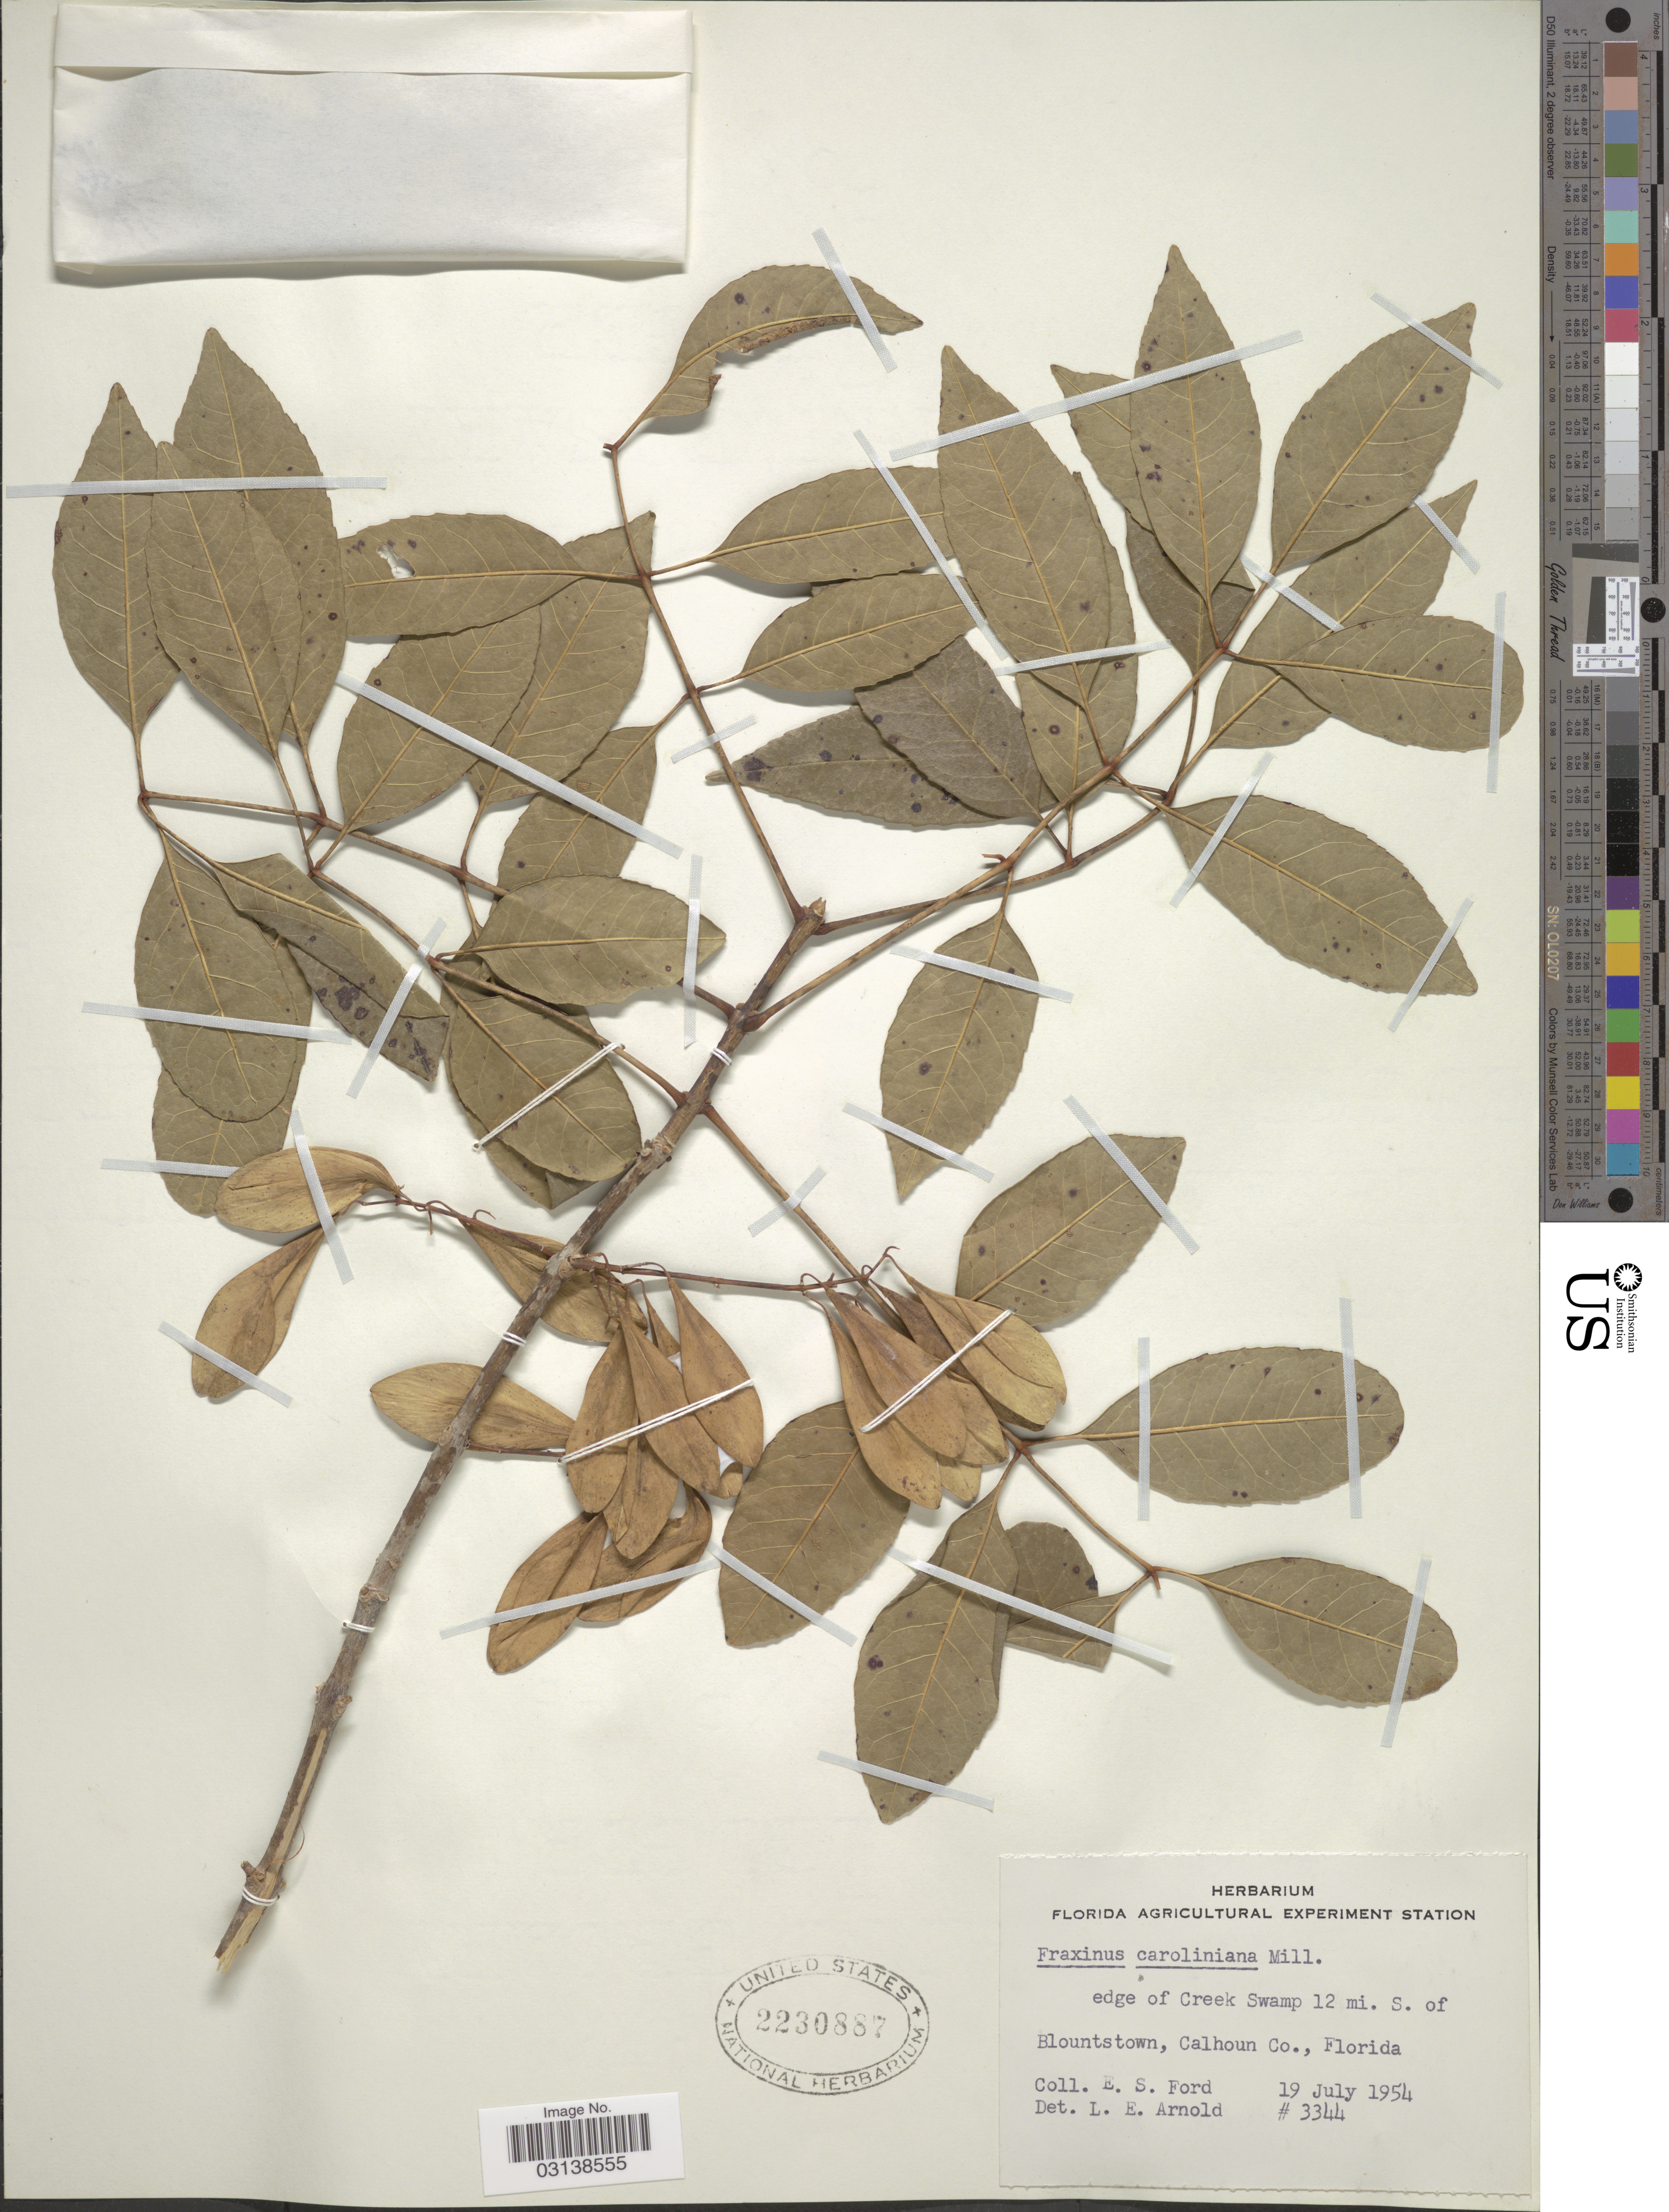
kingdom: Plantae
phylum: Tracheophyta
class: Magnoliopsida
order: Lamiales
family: Oleaceae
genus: Fraxinus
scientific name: Fraxinus caroliniana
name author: Mill.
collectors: E. Ford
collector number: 3344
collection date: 1954-07-19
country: United States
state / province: Florida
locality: Edge of Creek Swamp 12 mi. S. of Blountstown, Calhoun Co.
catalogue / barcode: US 2230887